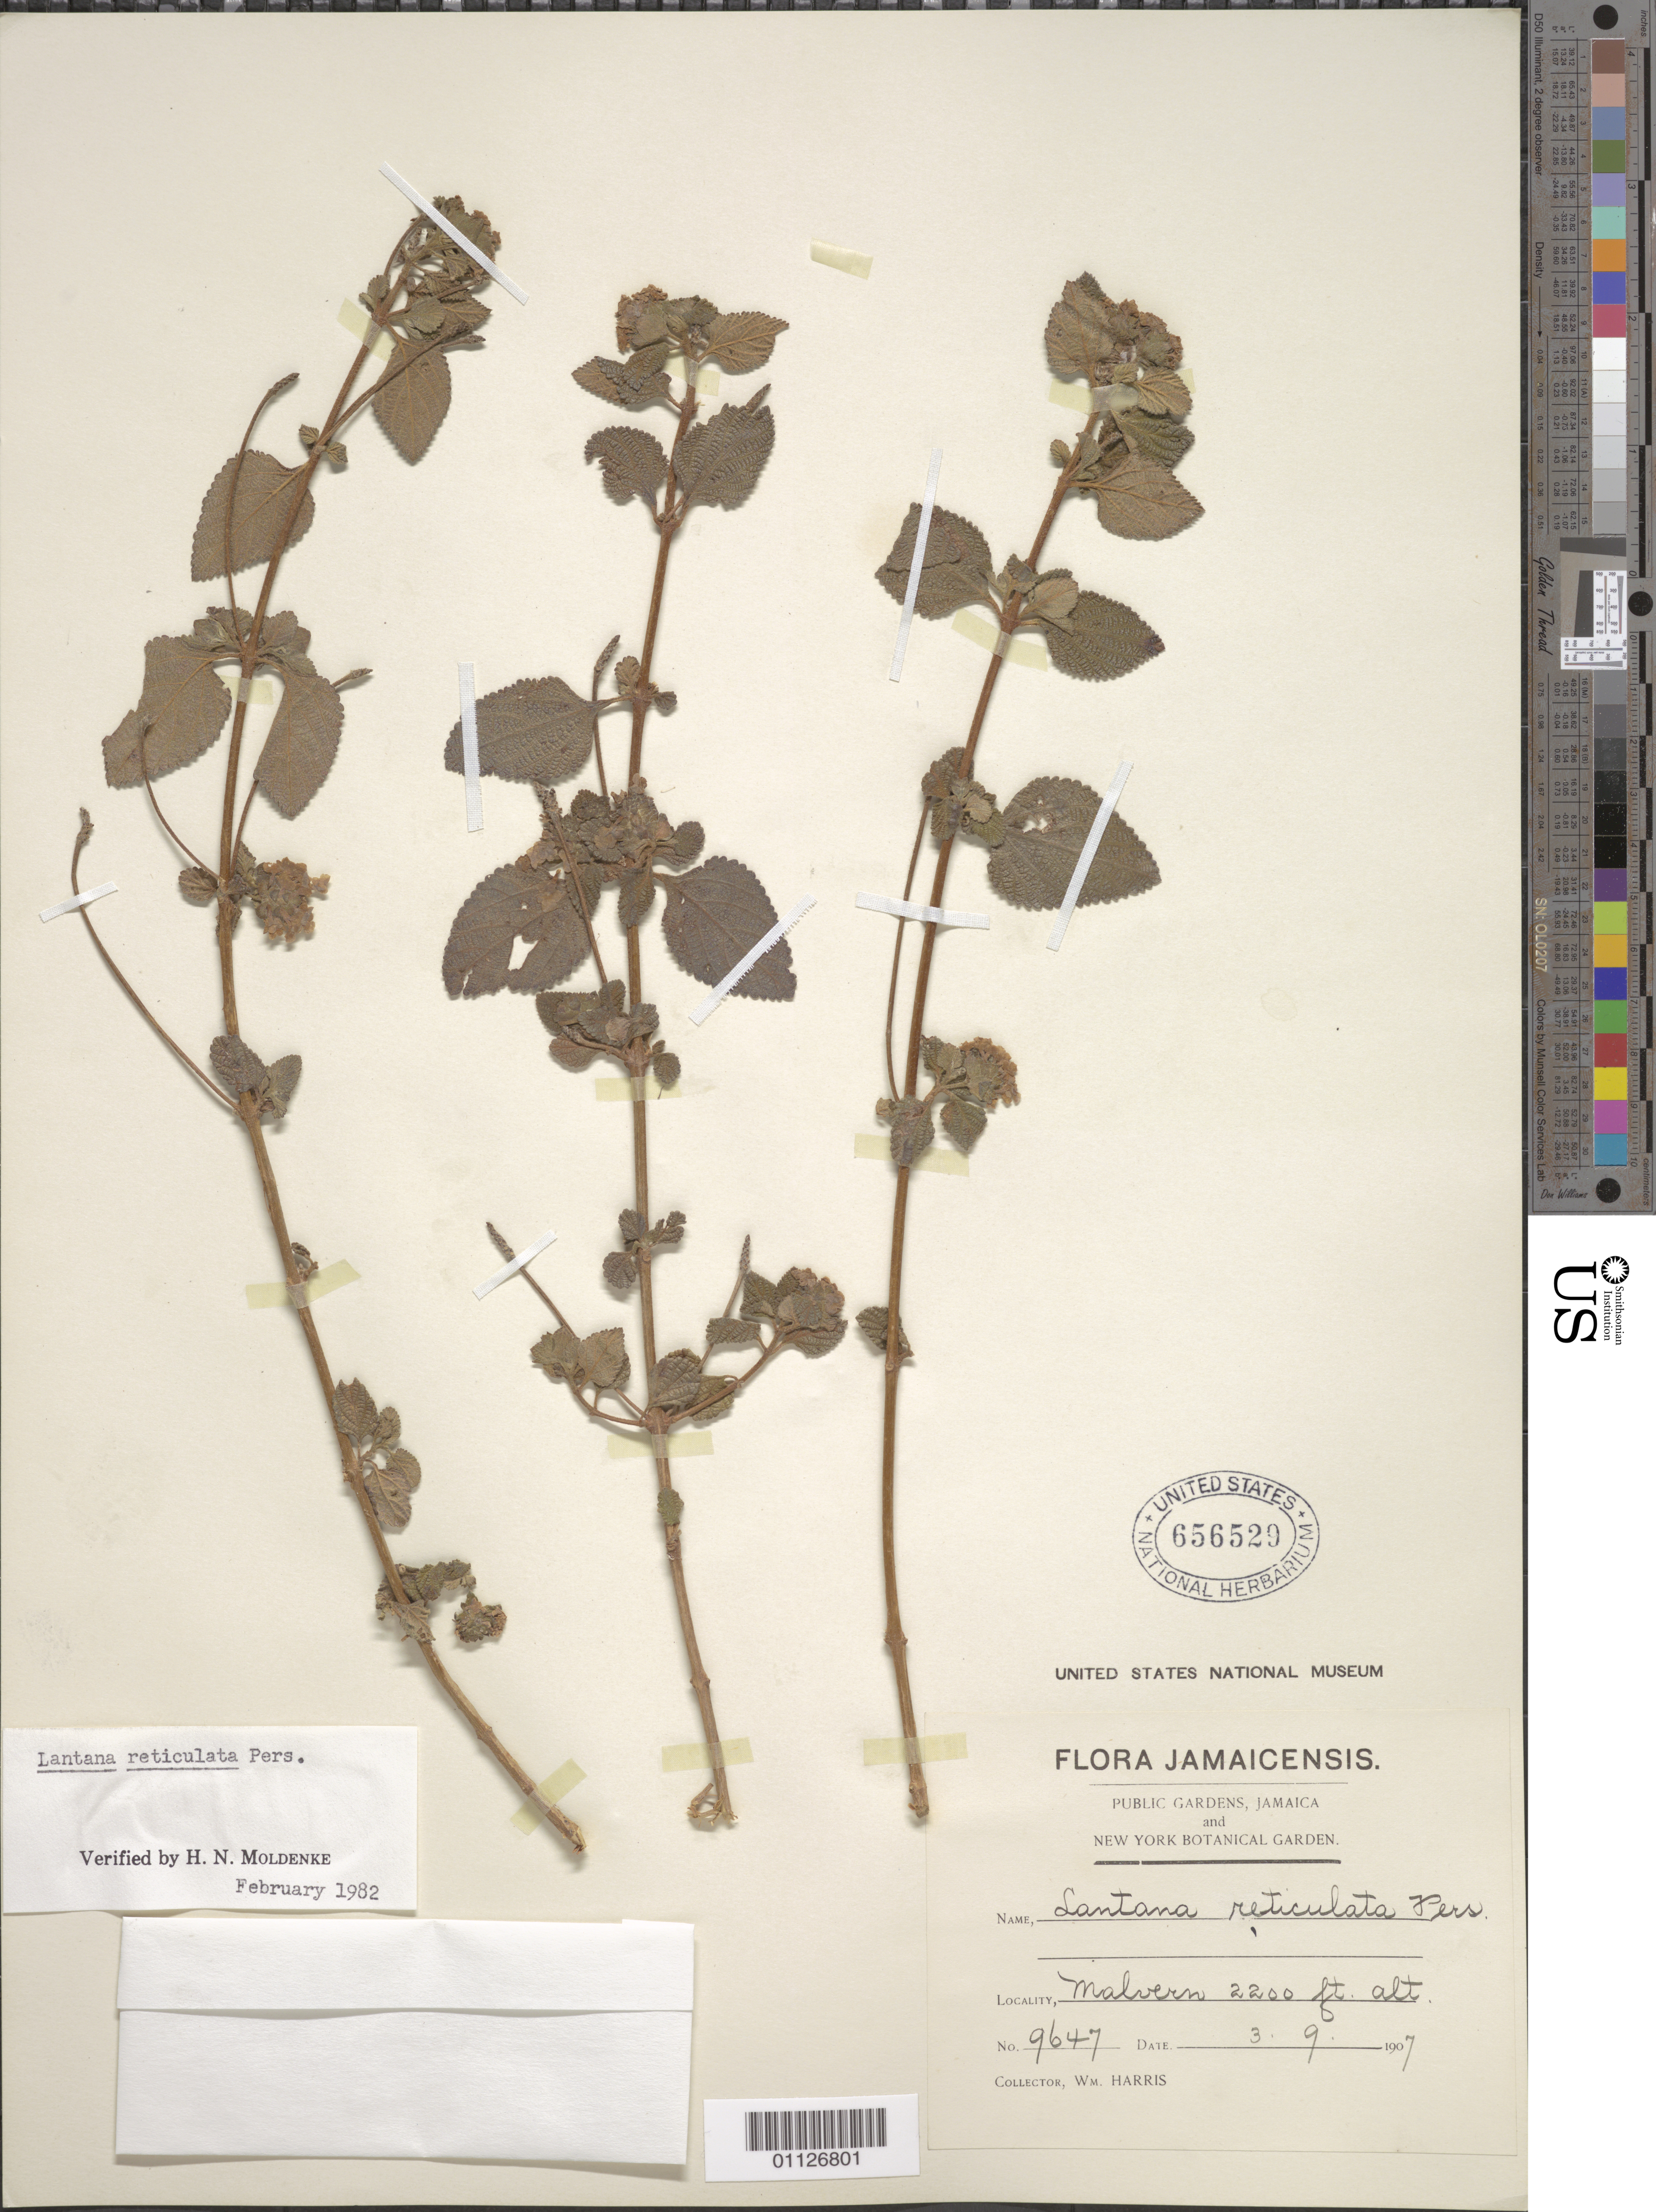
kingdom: Plantae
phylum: Tracheophyta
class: Magnoliopsida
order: Lamiales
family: Verbenaceae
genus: Lantana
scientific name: Lantana reticulata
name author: Pers.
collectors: W. Harris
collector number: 9647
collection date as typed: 03 Sep 1907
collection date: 1907-09-03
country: Jamaica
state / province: Saint Elizabeth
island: Jamaica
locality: Malvern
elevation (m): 671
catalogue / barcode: US 656529